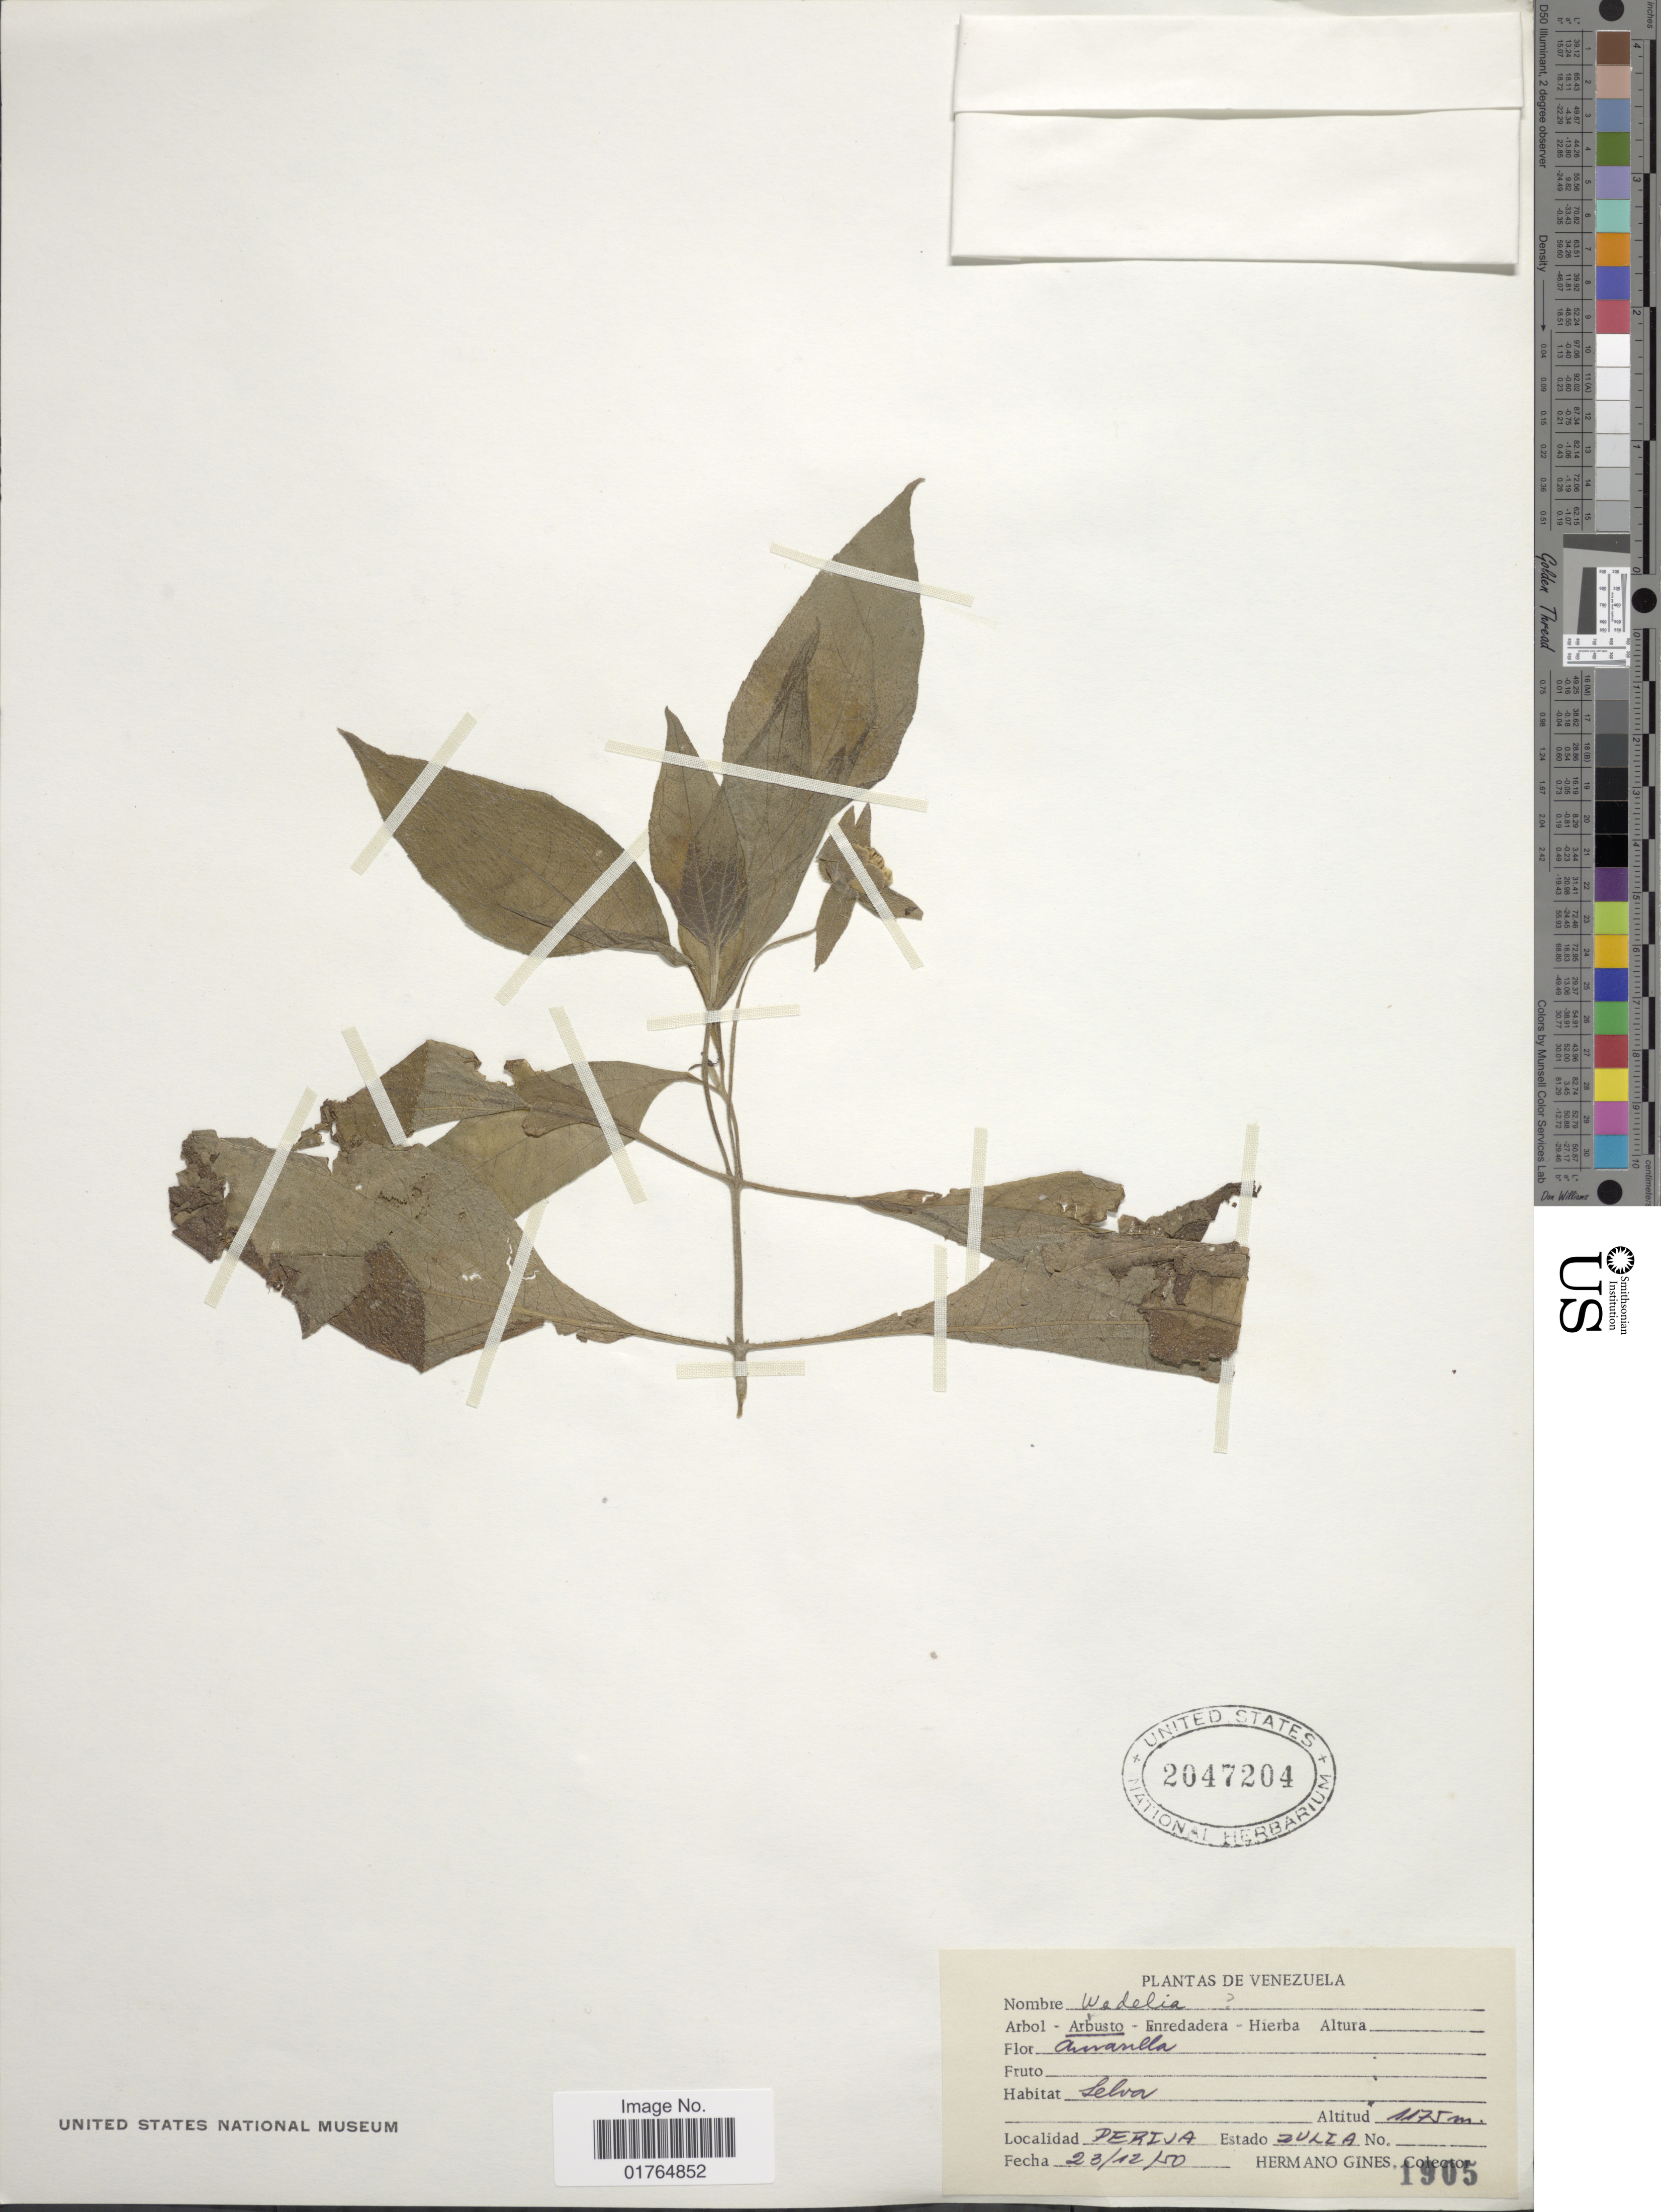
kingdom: Plantae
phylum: Tracheophyta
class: Magnoliopsida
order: Asterales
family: Asteraceae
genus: Wedelia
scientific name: Wedelia subvelutina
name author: DC.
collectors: Bro. Gines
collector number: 1905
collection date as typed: Transcribed d/m/y: 23/12/50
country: Venezuela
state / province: Zulia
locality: Perija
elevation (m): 1175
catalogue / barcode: US 2047204